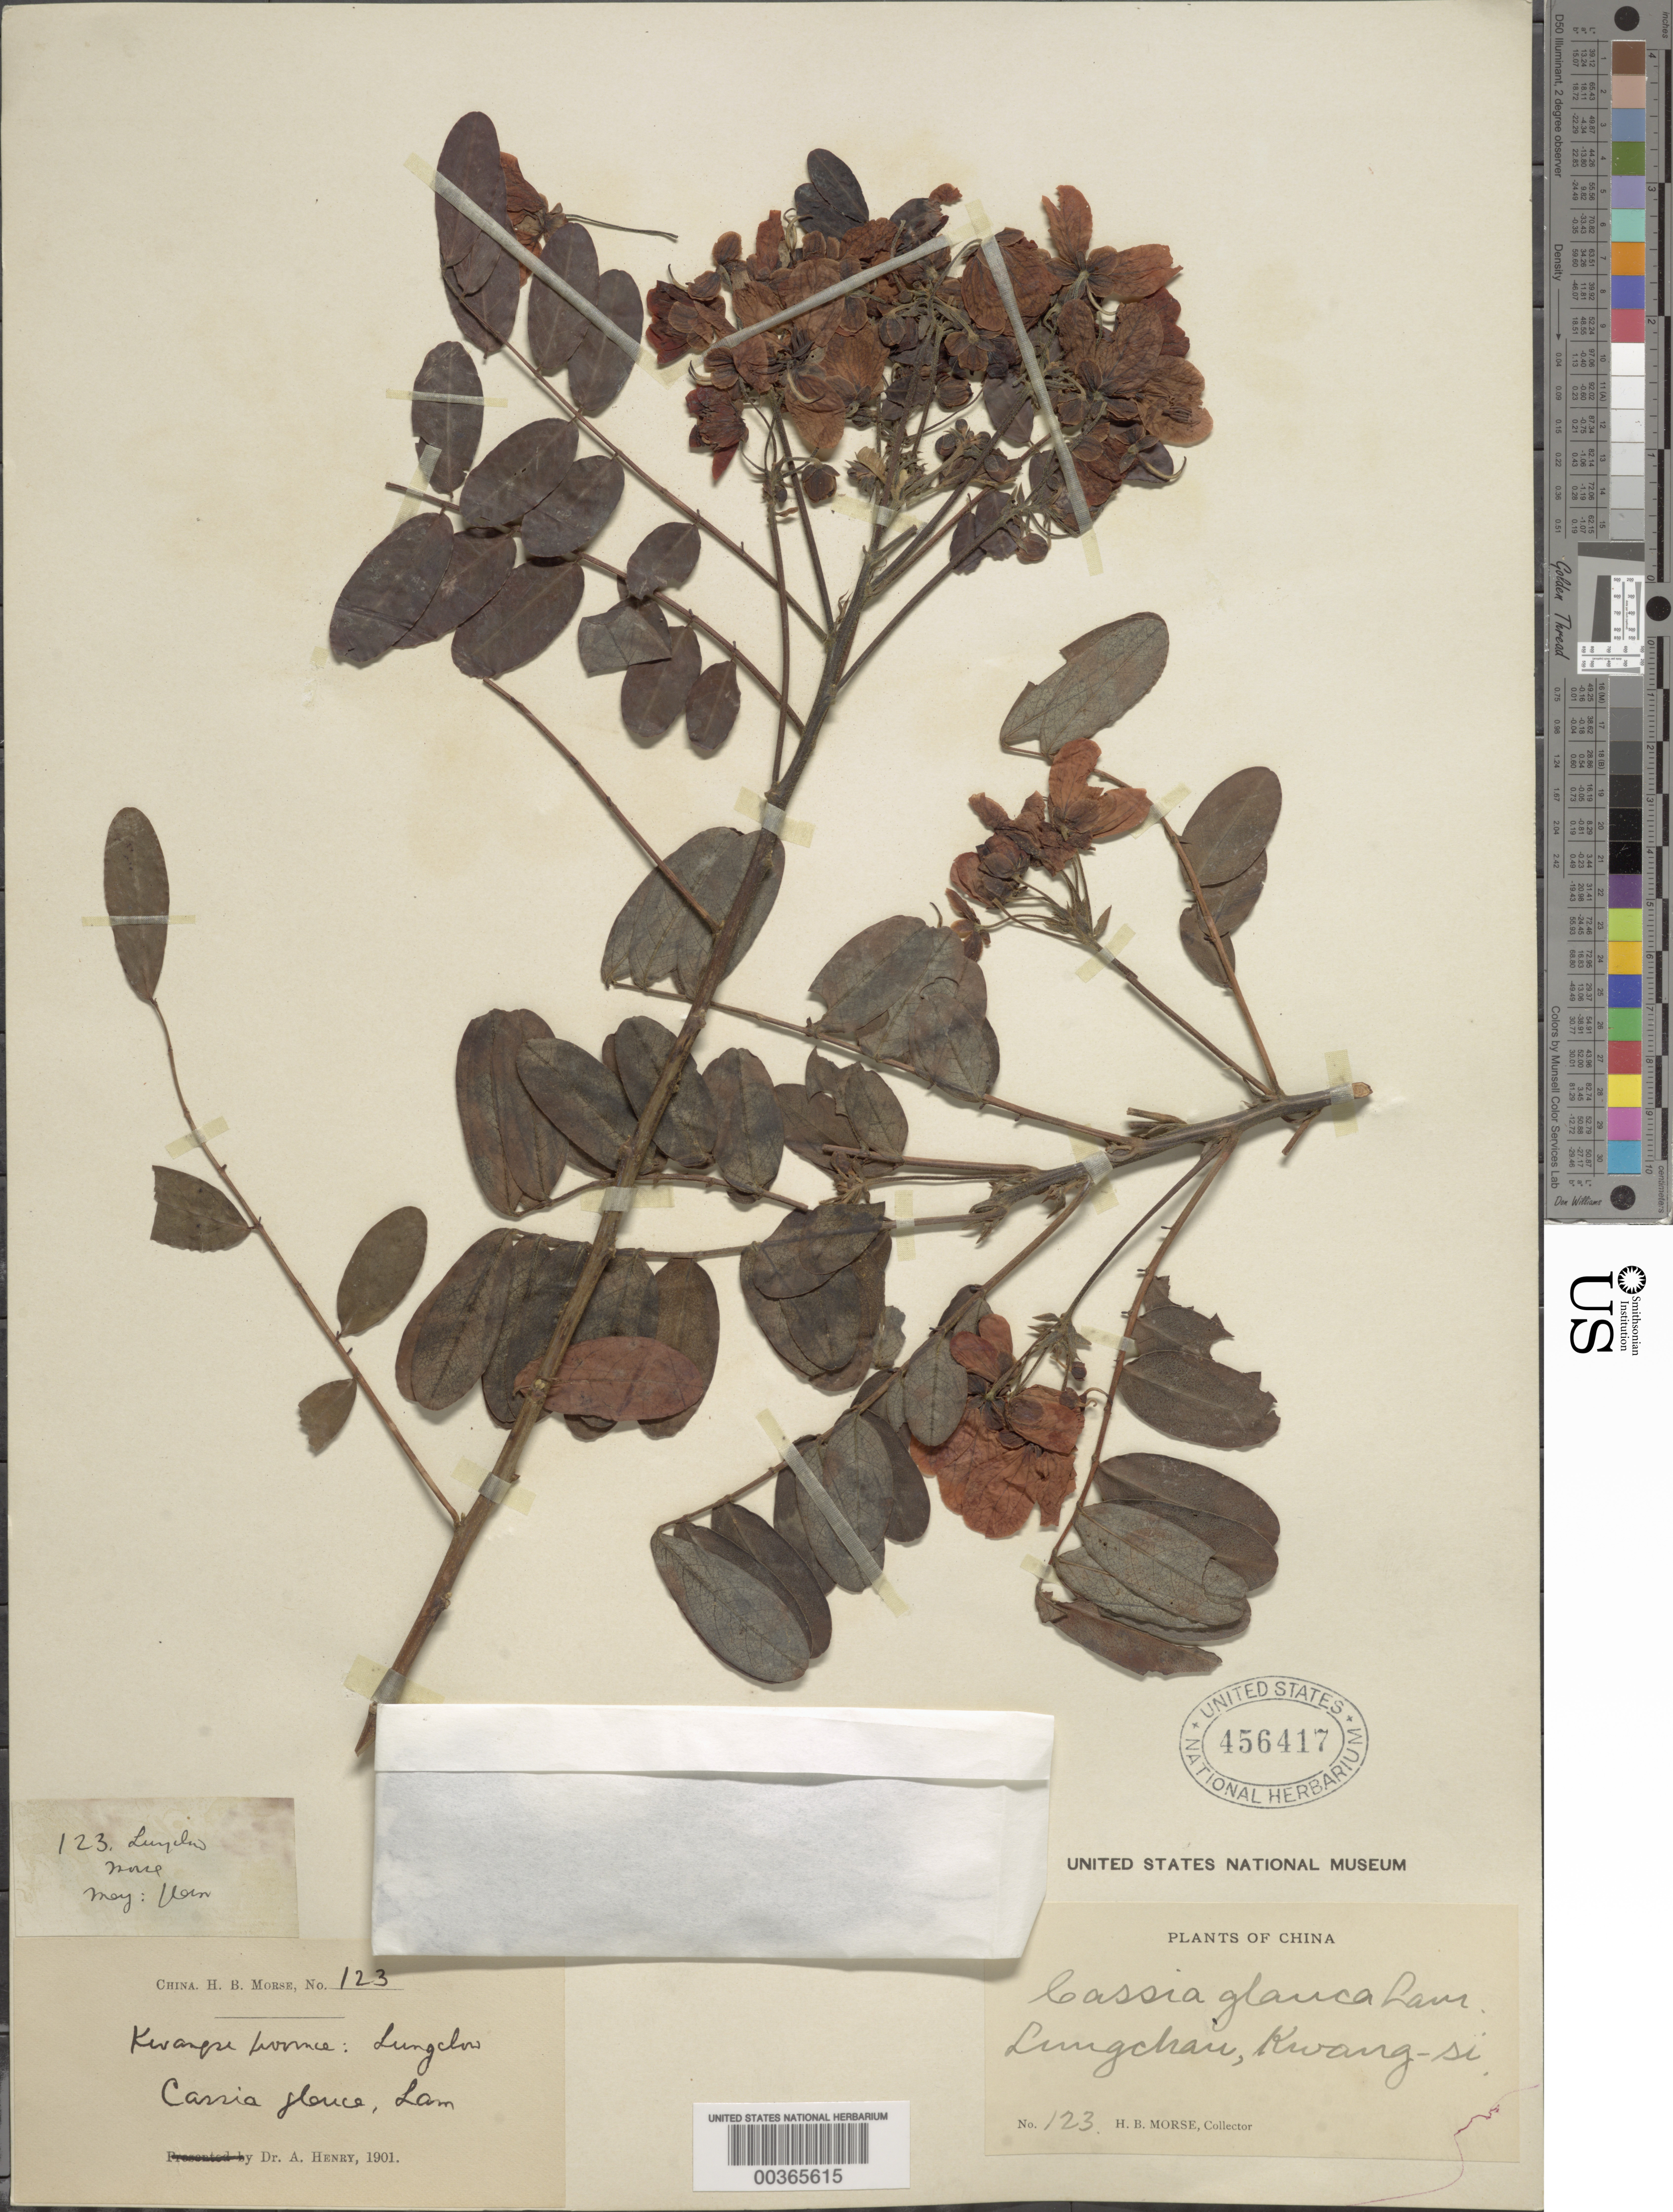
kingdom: Plantae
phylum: Tracheophyta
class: Magnoliopsida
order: Fabales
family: Fabaceae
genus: Senna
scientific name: Senna surattensis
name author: (Burm. f.) H.S. Irwin & Barneby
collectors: H. Morse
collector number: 123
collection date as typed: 1901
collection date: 1901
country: China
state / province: Guangxi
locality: Lungchan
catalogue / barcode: US 456417